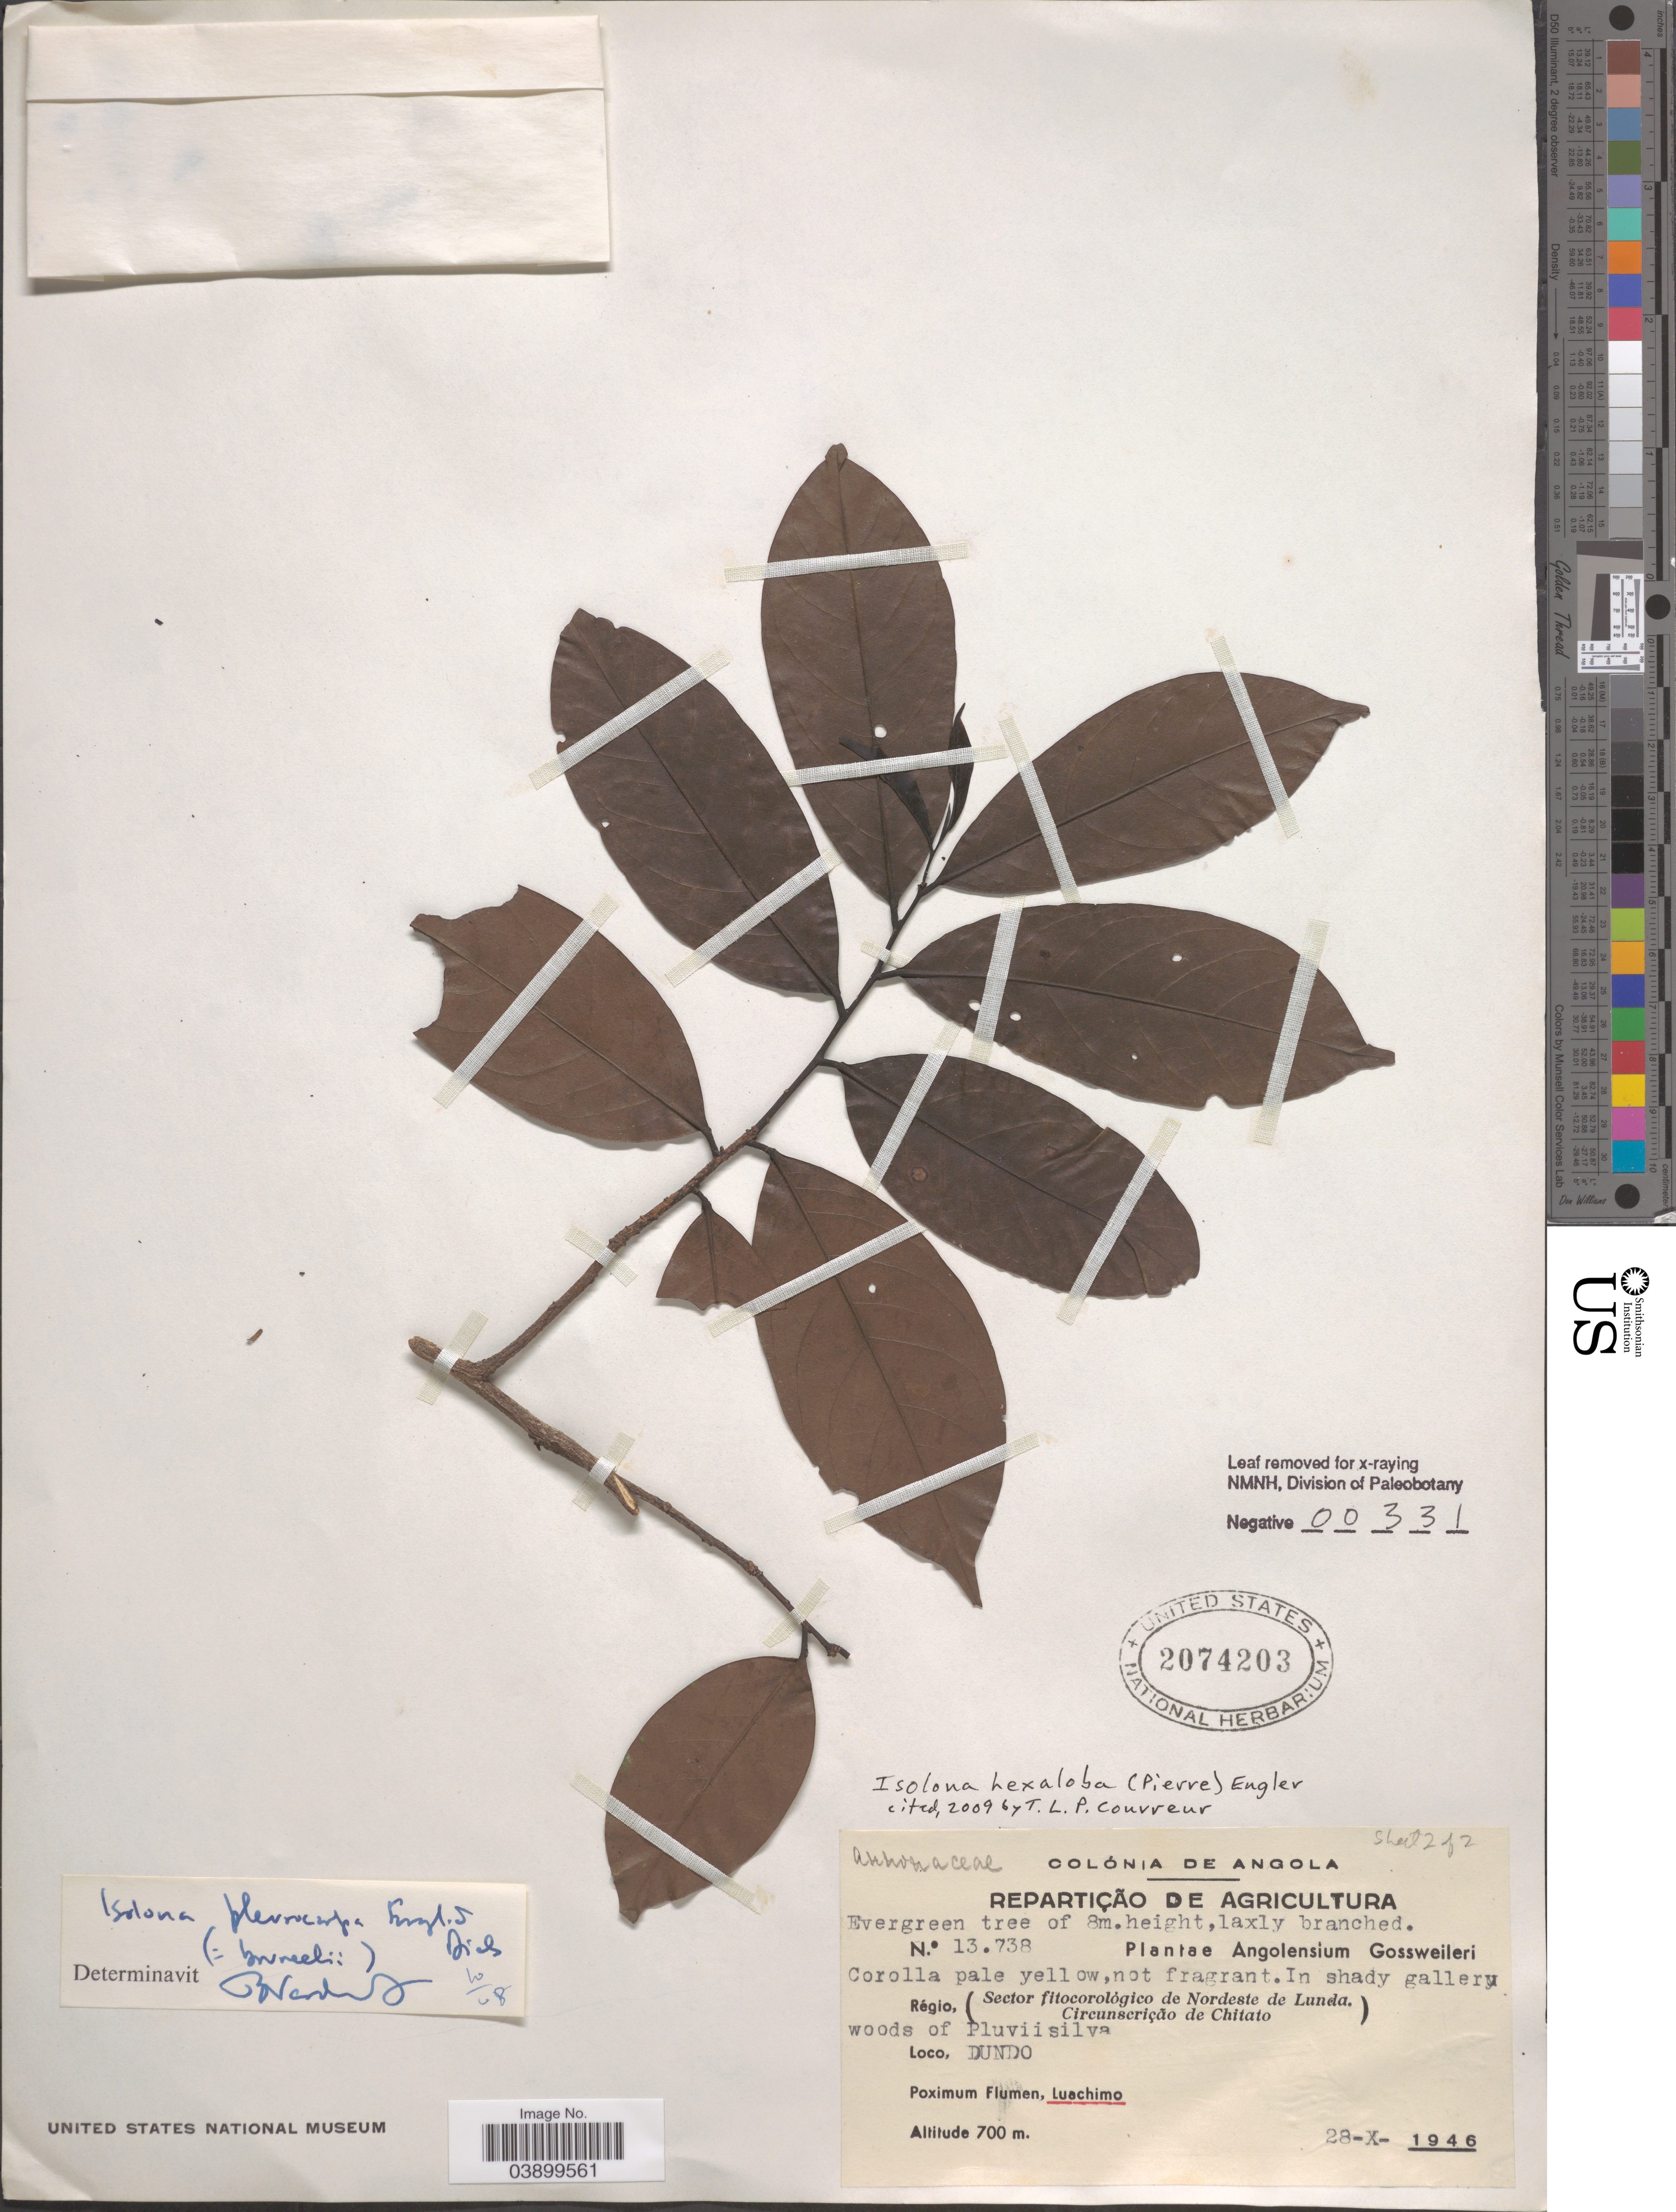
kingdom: Plantae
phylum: Tracheophyta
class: Magnoliopsida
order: Magnoliales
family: Annonaceae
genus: Isolona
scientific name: Isolona hexaloba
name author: (Pierre) Engl. & Diels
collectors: -. Gossweiler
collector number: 13738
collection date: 1946-10-28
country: Angola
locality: Régio, (Sector fitocorológico de Nordeste de Lunda. Circunscrição de Chitato). Dundo.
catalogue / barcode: US 2074203